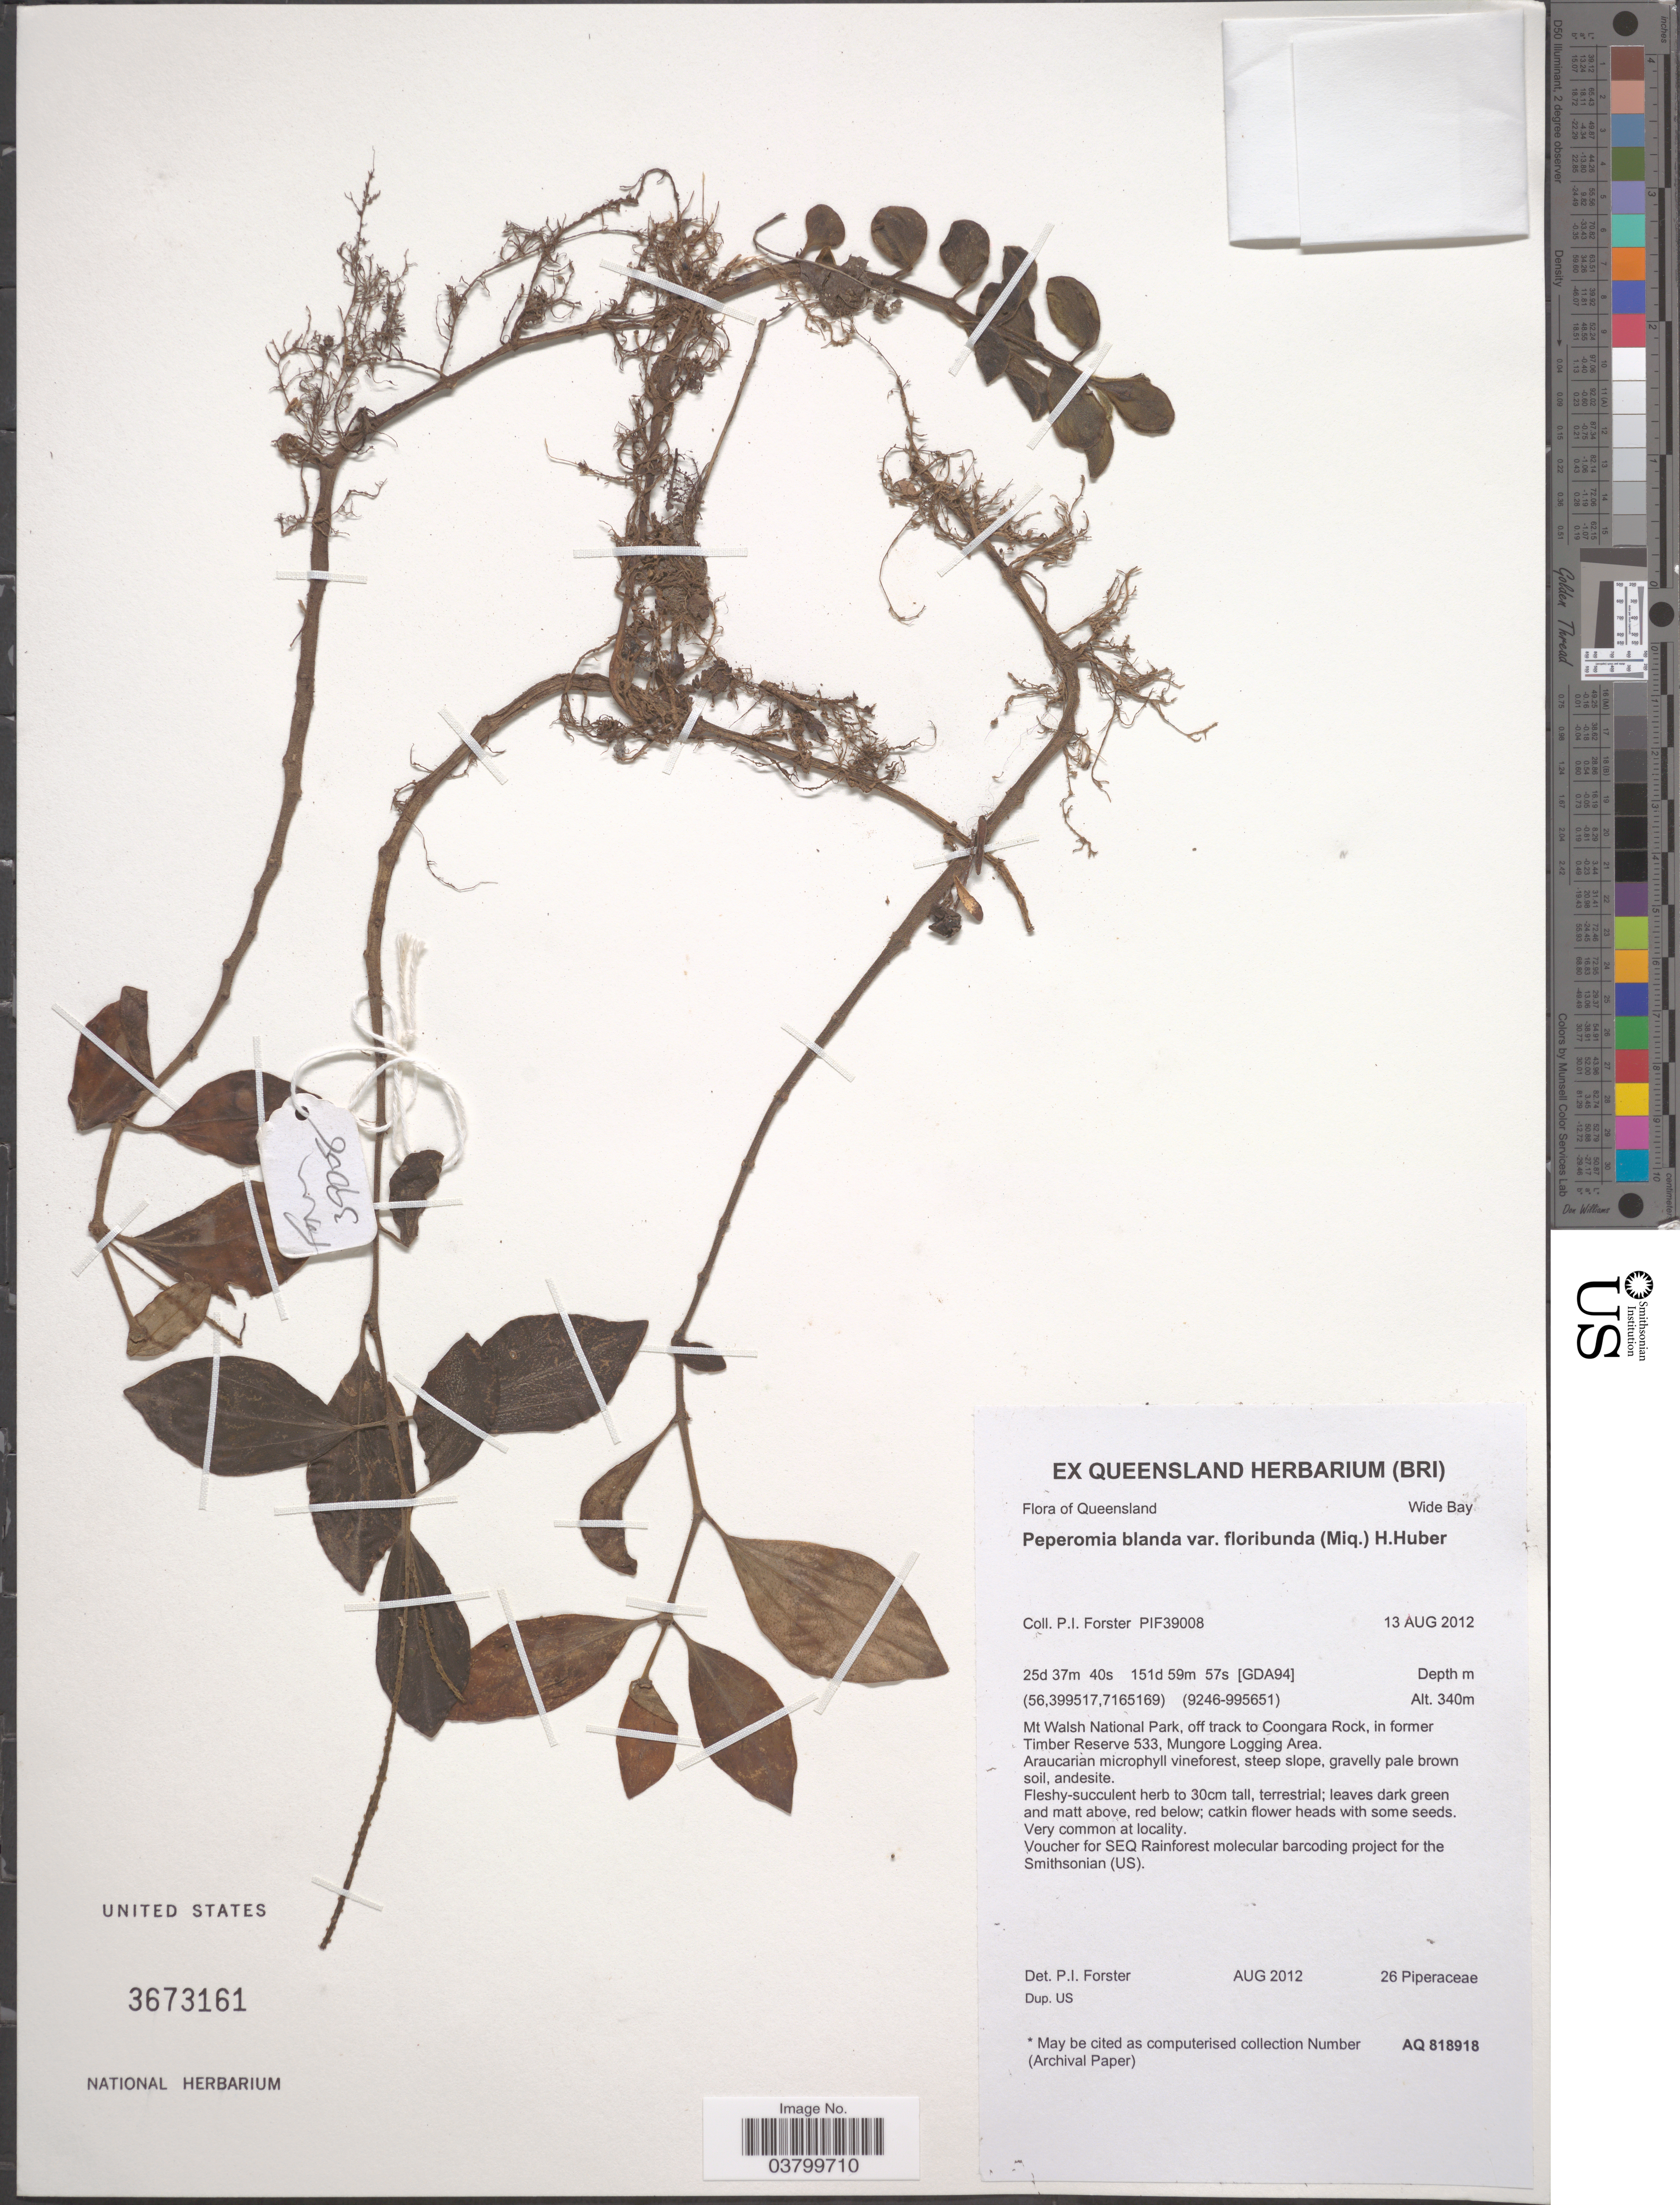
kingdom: Plantae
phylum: Tracheophyta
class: Magnoliopsida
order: Piperales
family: Piperaceae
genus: Peperomia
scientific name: Peperomia blanda var. floribunda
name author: (Miq.) H. Huber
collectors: P. Forster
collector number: PIF39008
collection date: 2012-08-13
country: Australia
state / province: Queensland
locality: Wide Bay. (56,399517,7165169) (9246-995651). Mt Walsh National Park, off track to Coongara Rock, in former Timber Reserve 533, Mungore Logging Area.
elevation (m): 340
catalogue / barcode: US 3673161